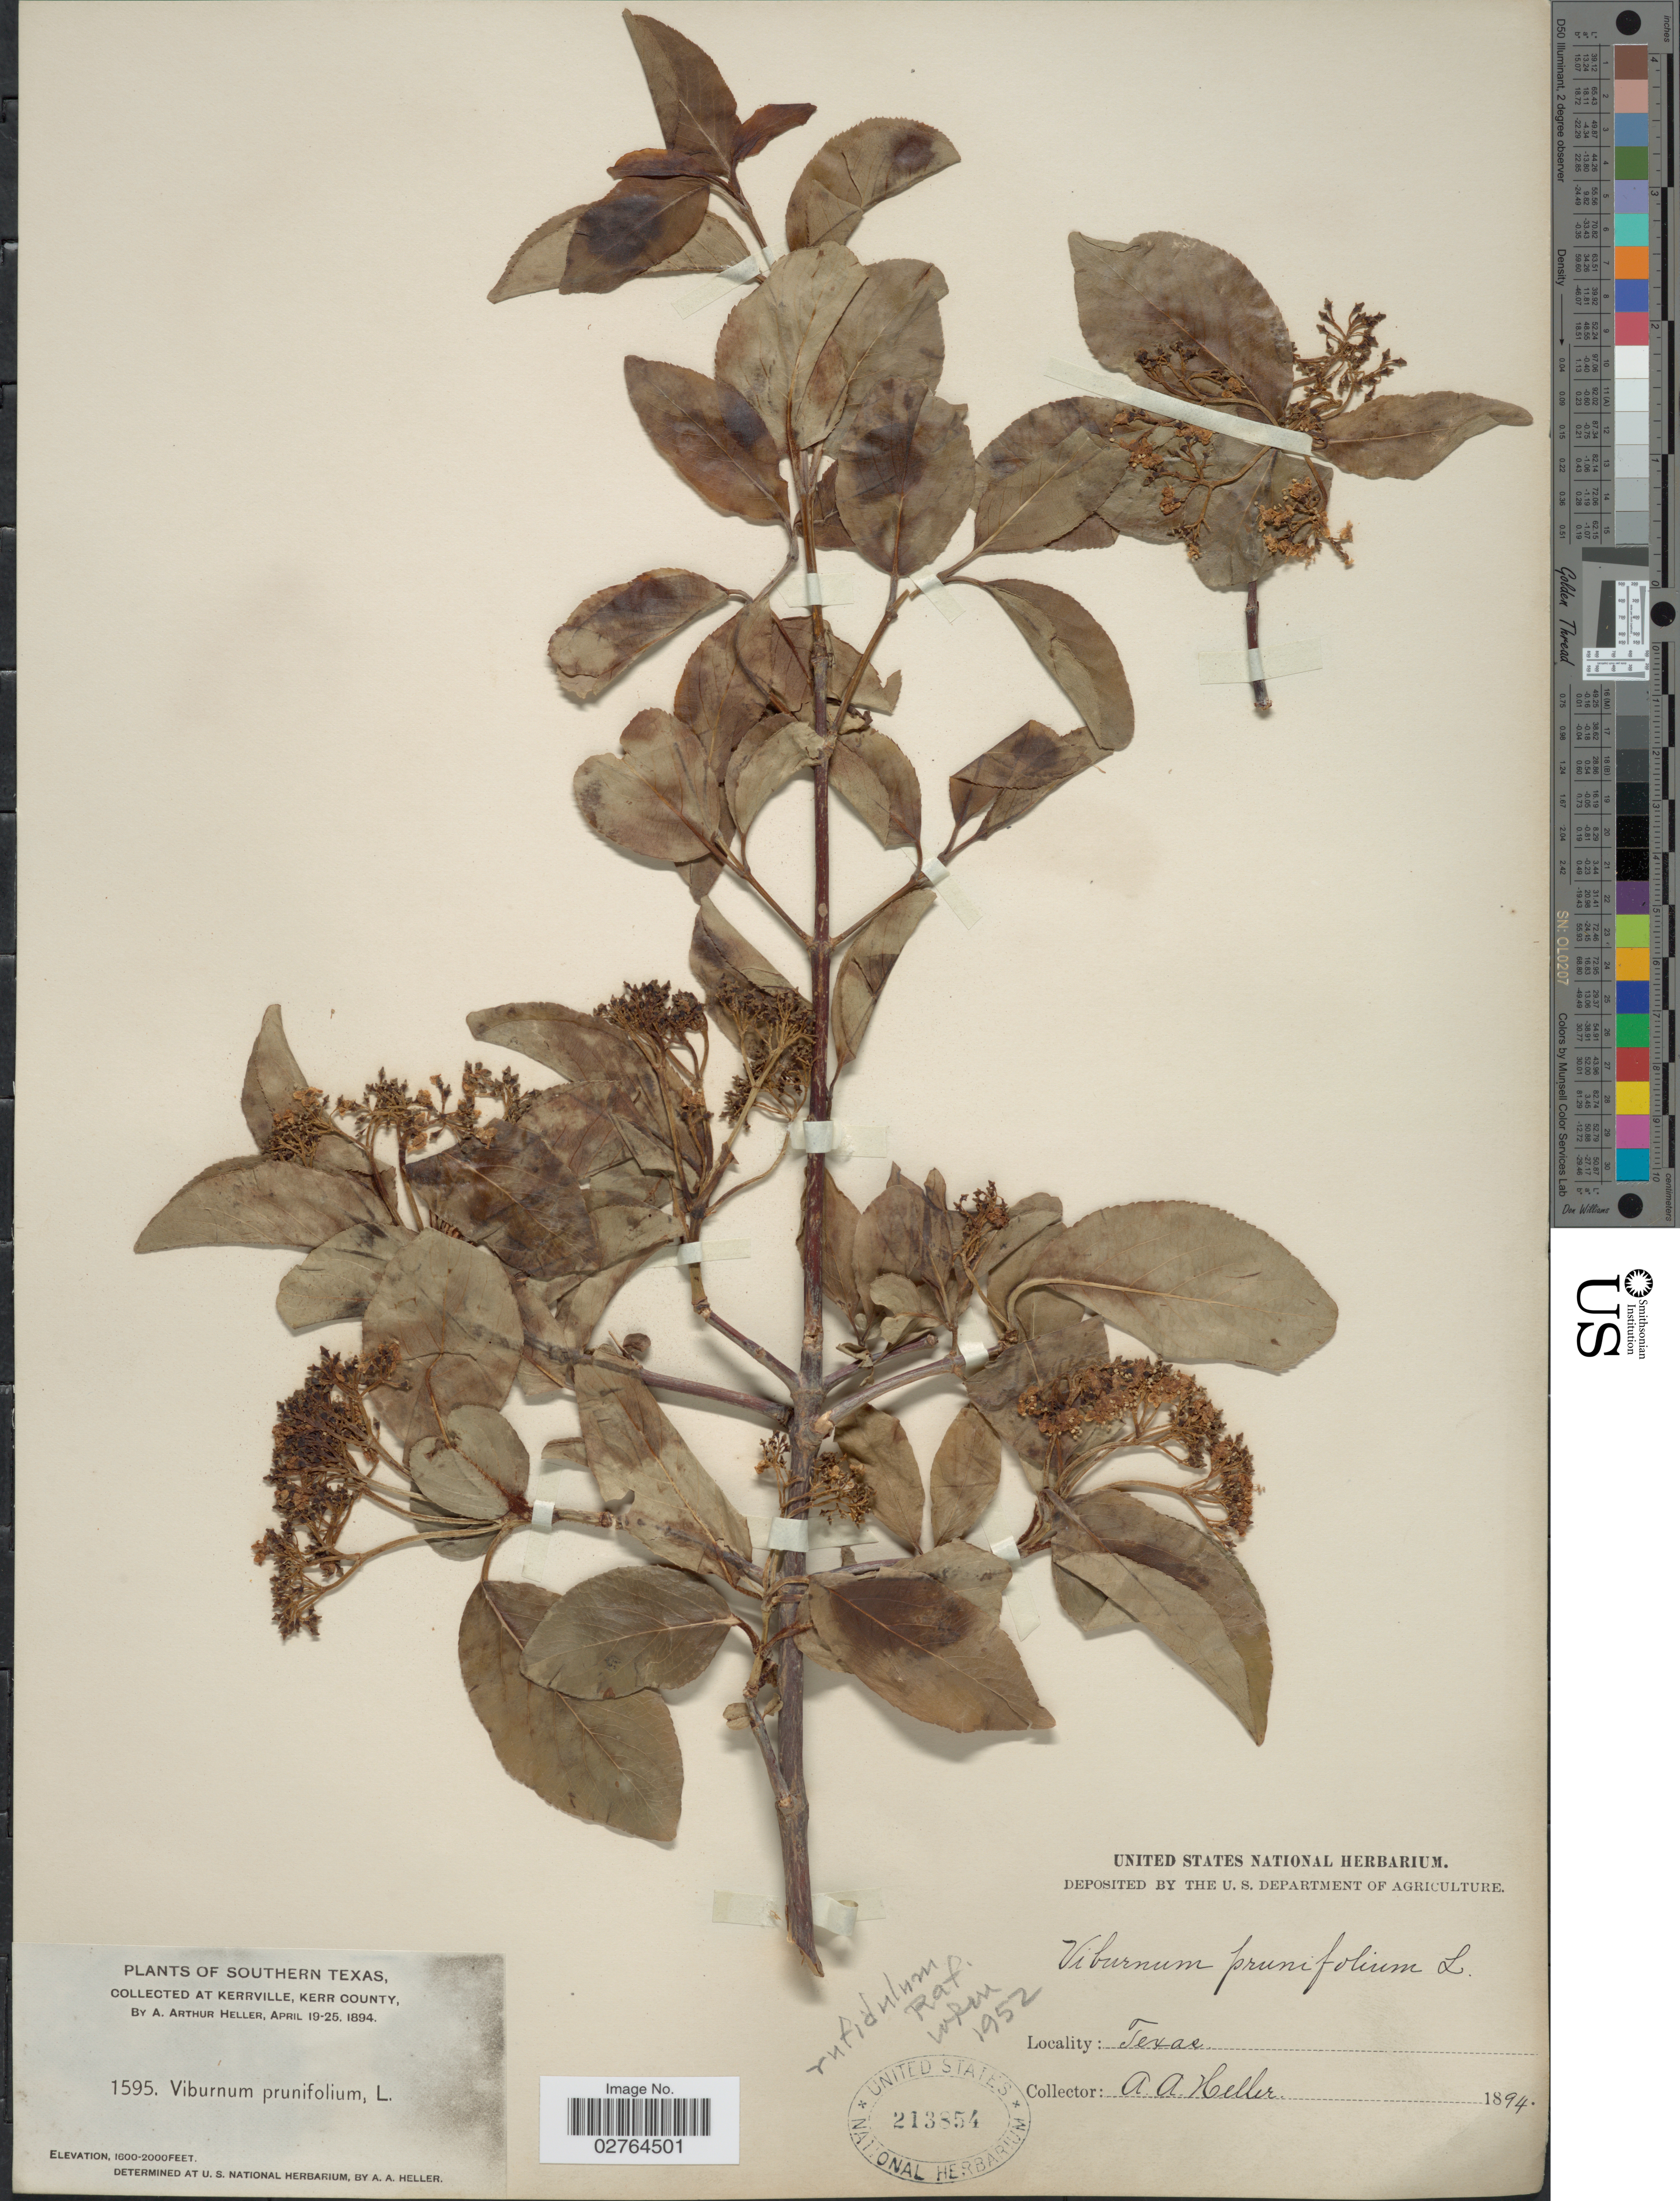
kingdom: Plantae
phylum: Tracheophyta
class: Magnoliopsida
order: Dipsacales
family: Viburnaceae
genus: Viburnum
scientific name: Viburnum rufidulum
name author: Raf.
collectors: A. A. Heller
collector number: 1595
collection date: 1894-04-19/1894-04-25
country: United States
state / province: Texas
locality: Southern Texas, at Kerrville, Kerr County.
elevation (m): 488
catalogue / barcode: US 213854